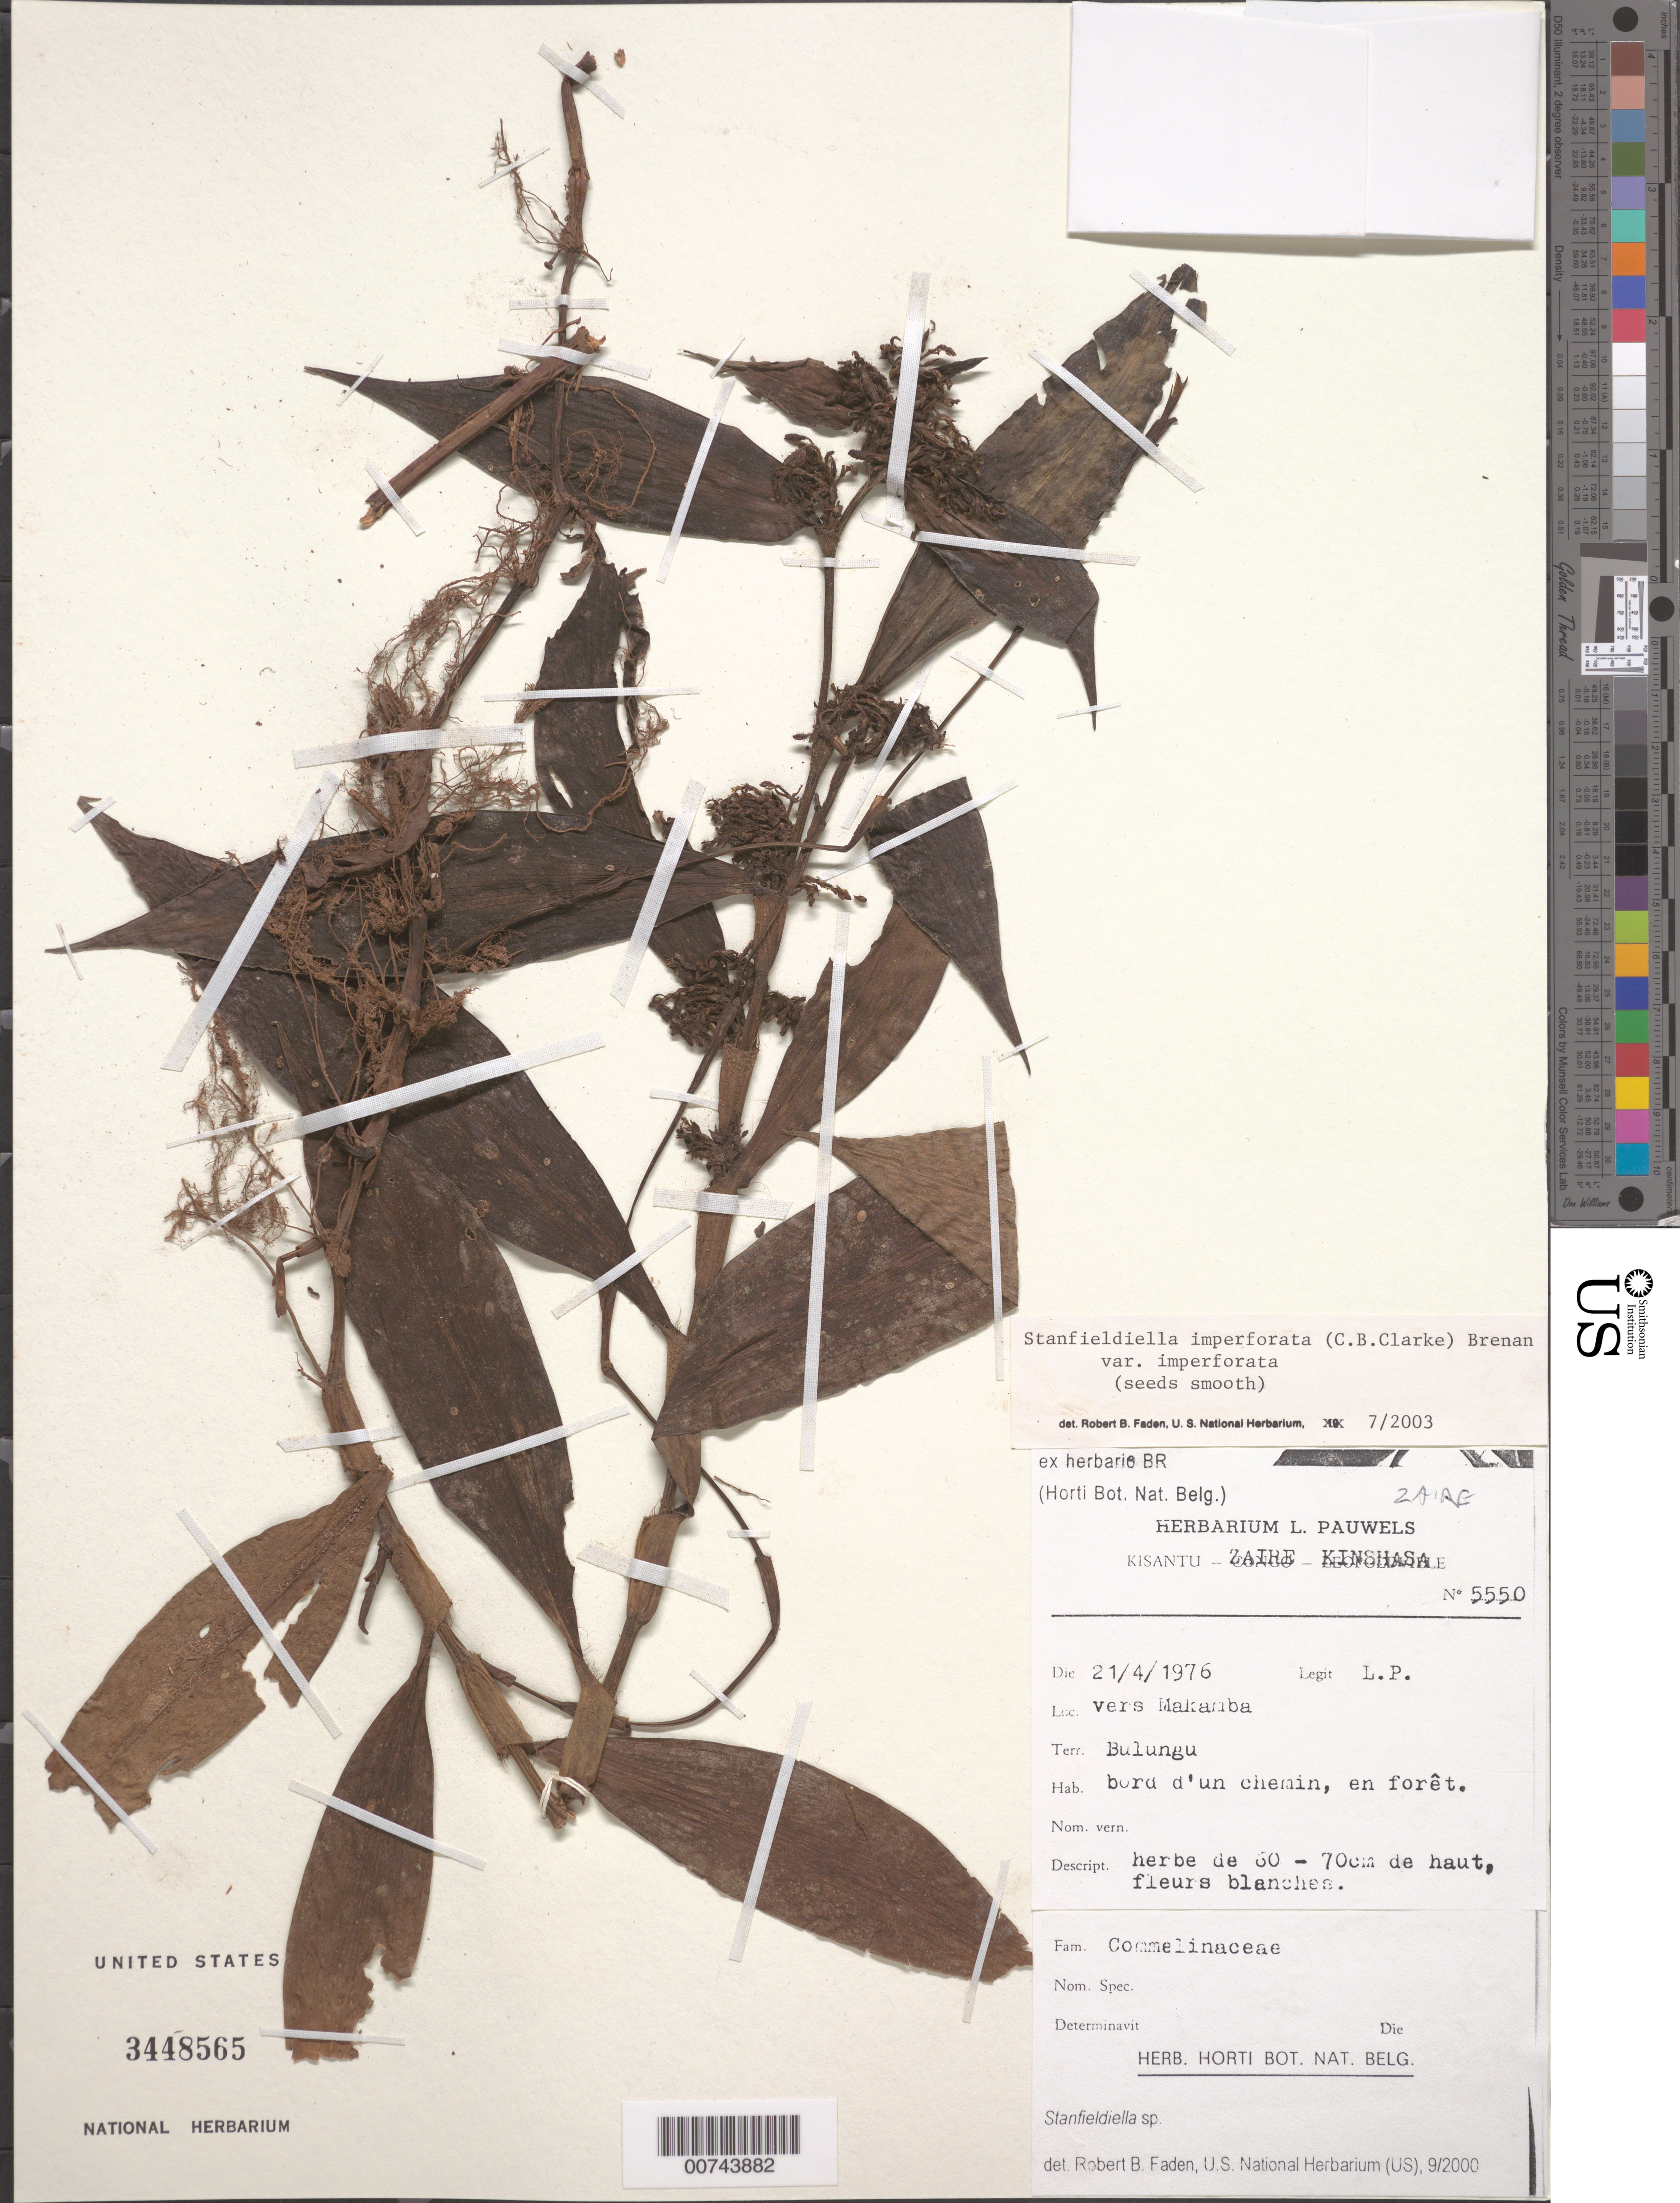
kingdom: Plantae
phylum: Tracheophyta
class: Liliopsida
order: Commelinales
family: Commelinaceae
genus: Stanfieldiella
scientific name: Stanfieldiella imperforata var. imperforata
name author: (C.B. Clarke) Brenan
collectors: L. Pauwels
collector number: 5550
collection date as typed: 21 Apr 1976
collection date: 1976-04-21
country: Congo, Democratic Republic of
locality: Bulungu, Vers Makamba.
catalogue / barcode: US 3448565